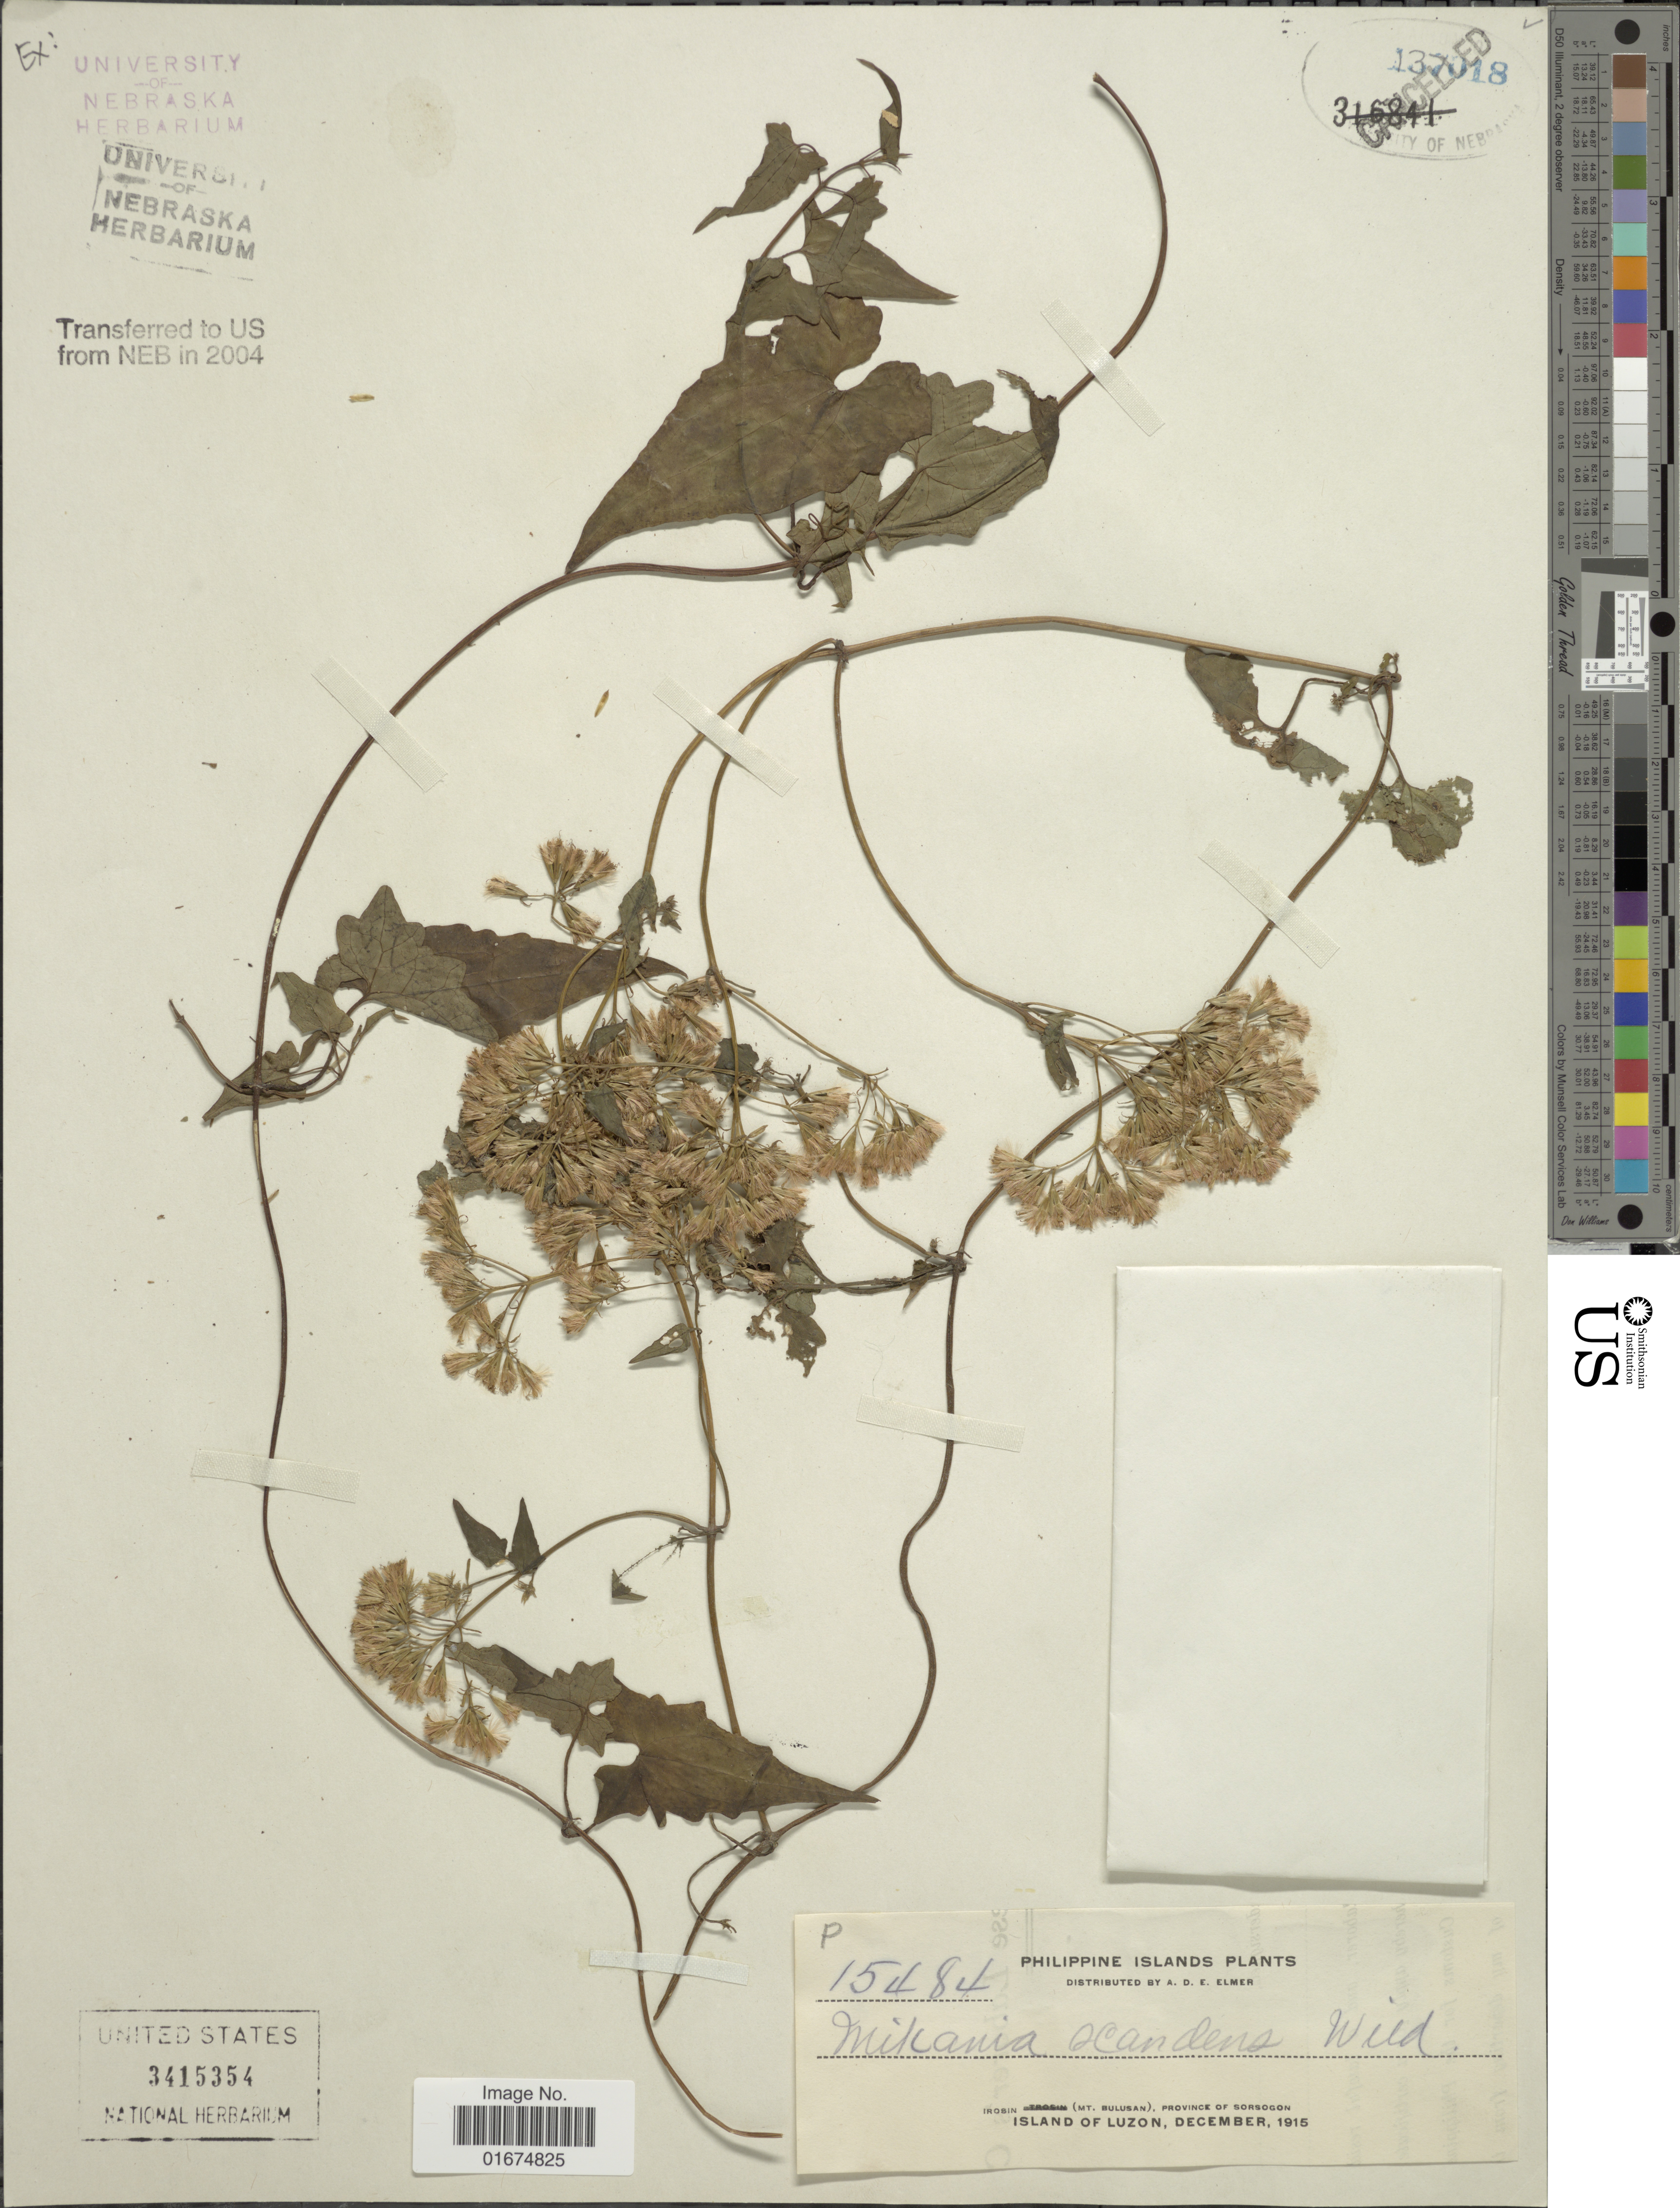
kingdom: Plantae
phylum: Tracheophyta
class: Magnoliopsida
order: Asterales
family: Asteraceae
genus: Mikania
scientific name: Mikania scandens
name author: (L.) Willd.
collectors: A. D. E. Elmer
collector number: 15484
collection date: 1915-12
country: Philippines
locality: Irobin (Mt. Bulusan), Province of Sorsogon, Island of Luzon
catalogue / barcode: US 3415354